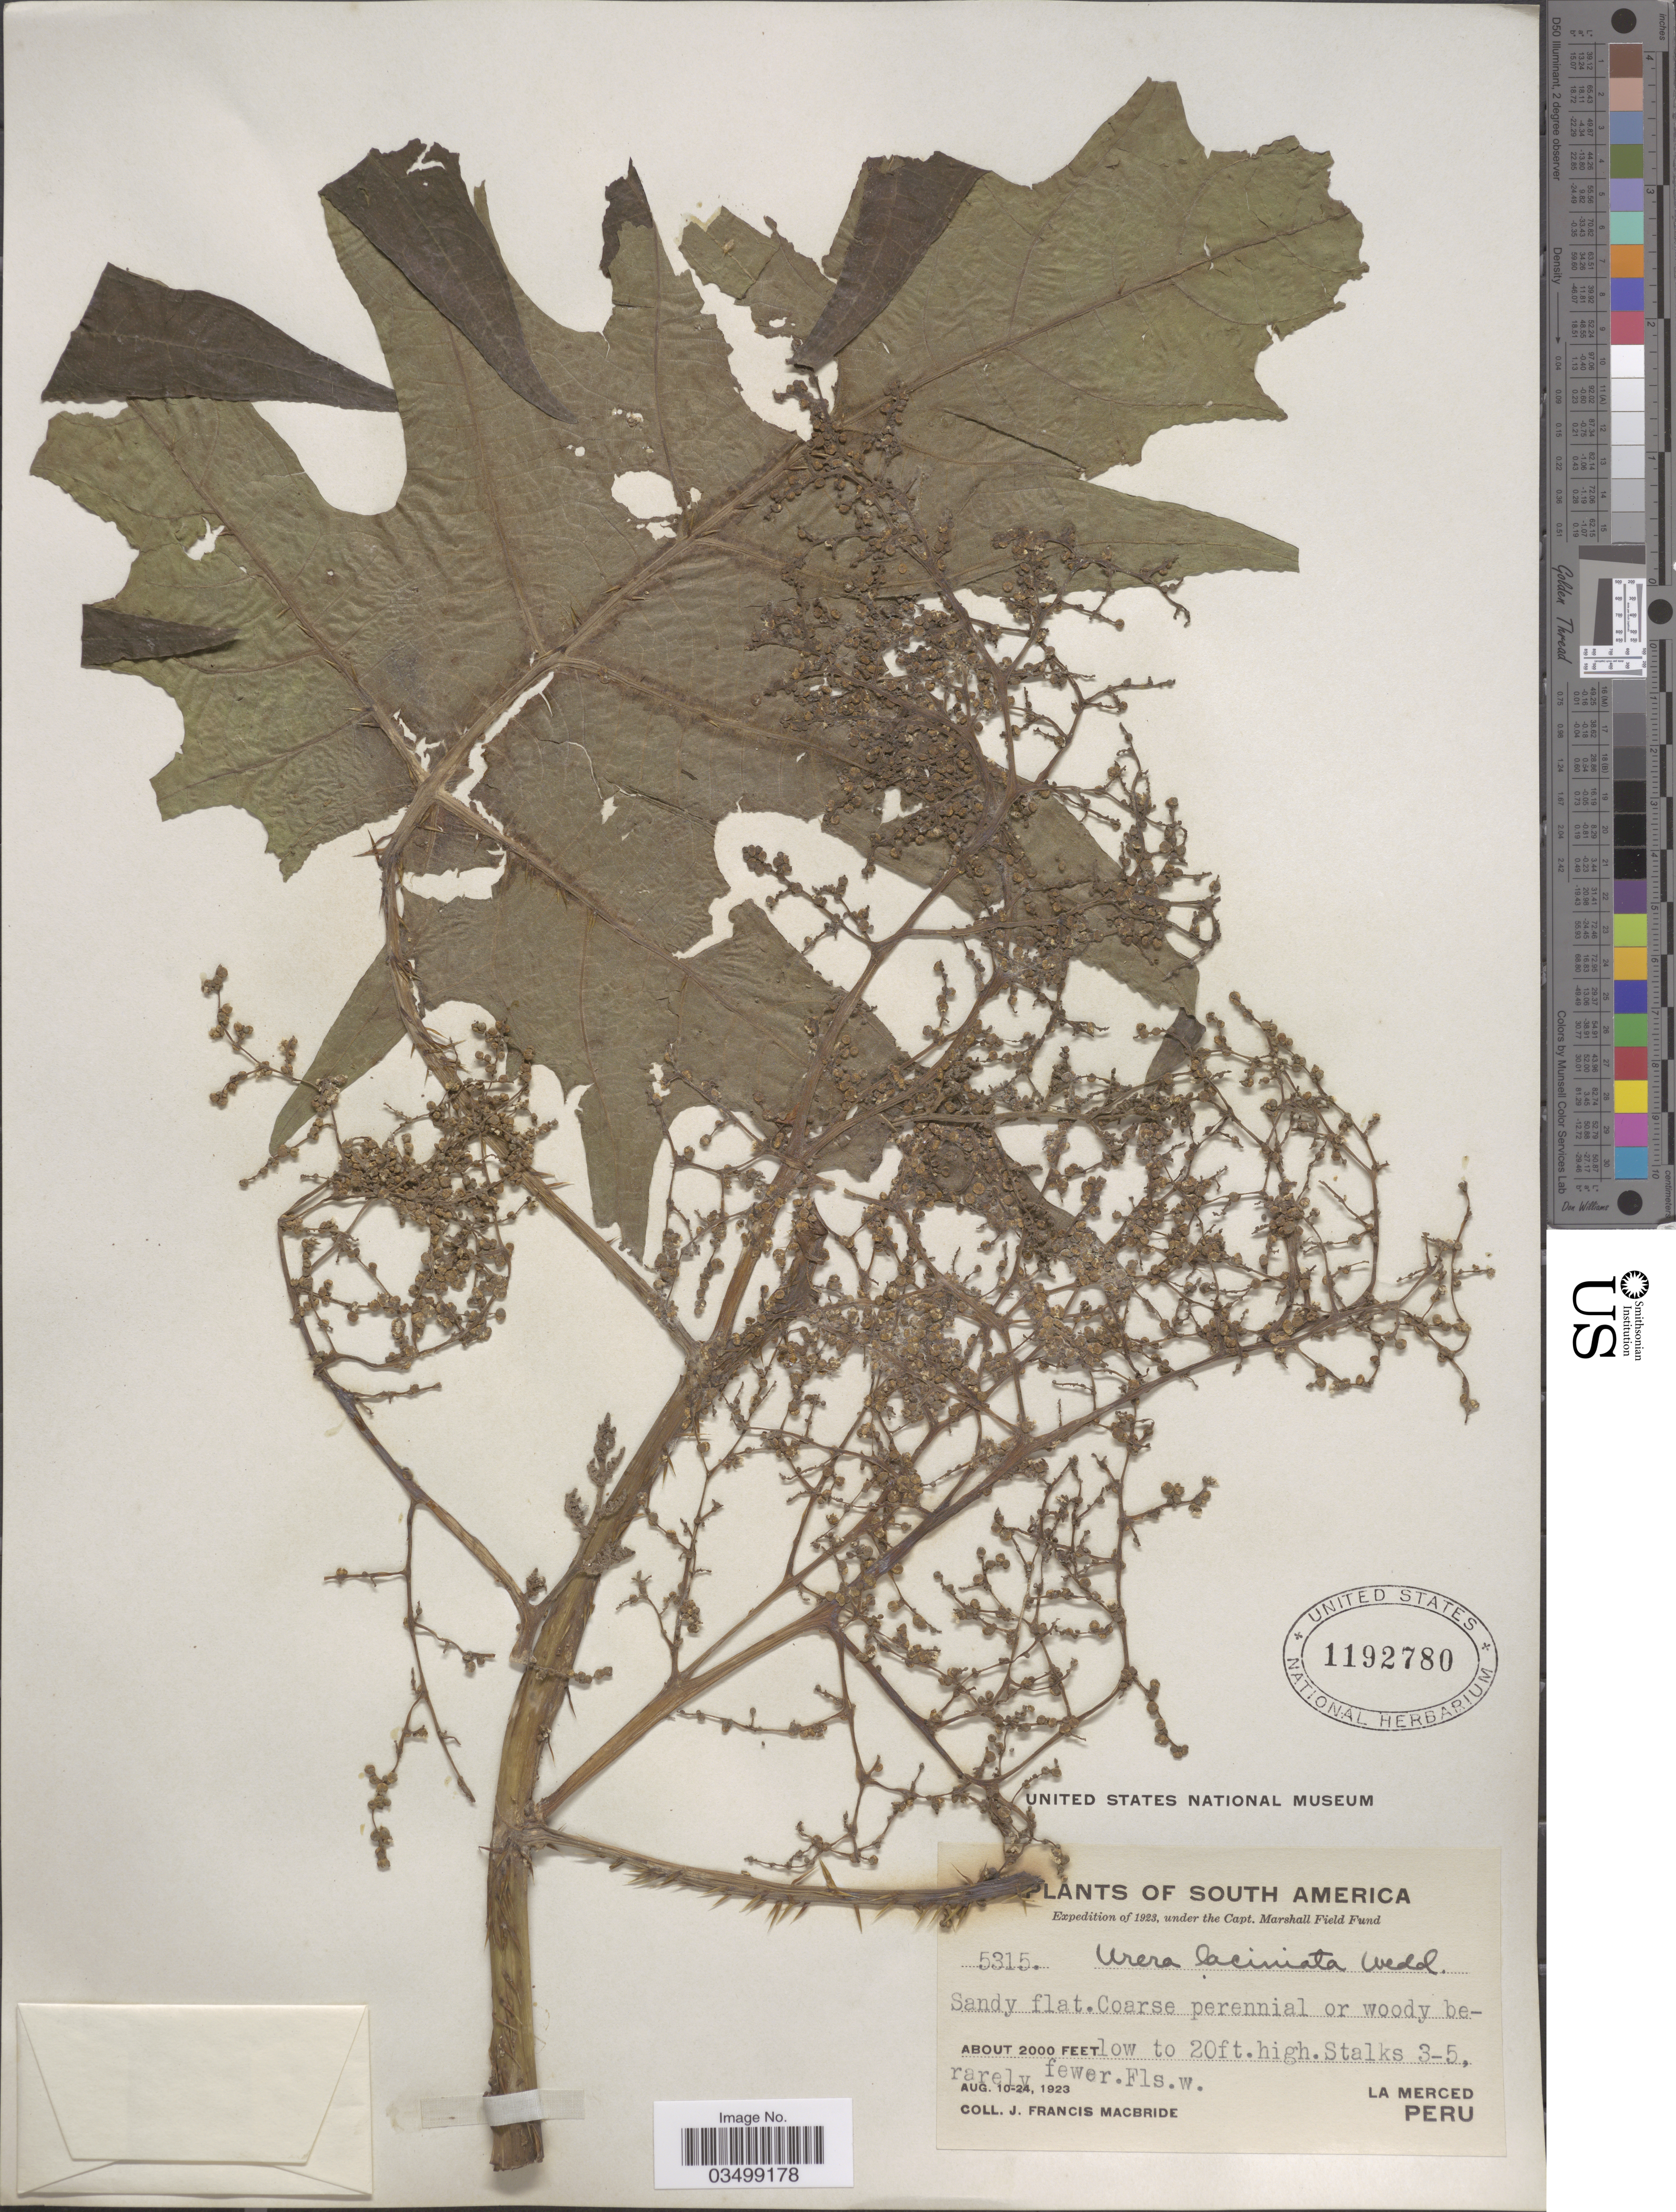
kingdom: Plantae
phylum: Tracheophyta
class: Magnoliopsida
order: Rosales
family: Urticaceae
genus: Urera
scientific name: Urera laciniata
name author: (Gaudich.) Wedd.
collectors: J. F. Macbride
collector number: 5315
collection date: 1923-08-10/1923-08-24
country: Peru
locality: La Merced.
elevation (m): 610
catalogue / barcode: US 1192780